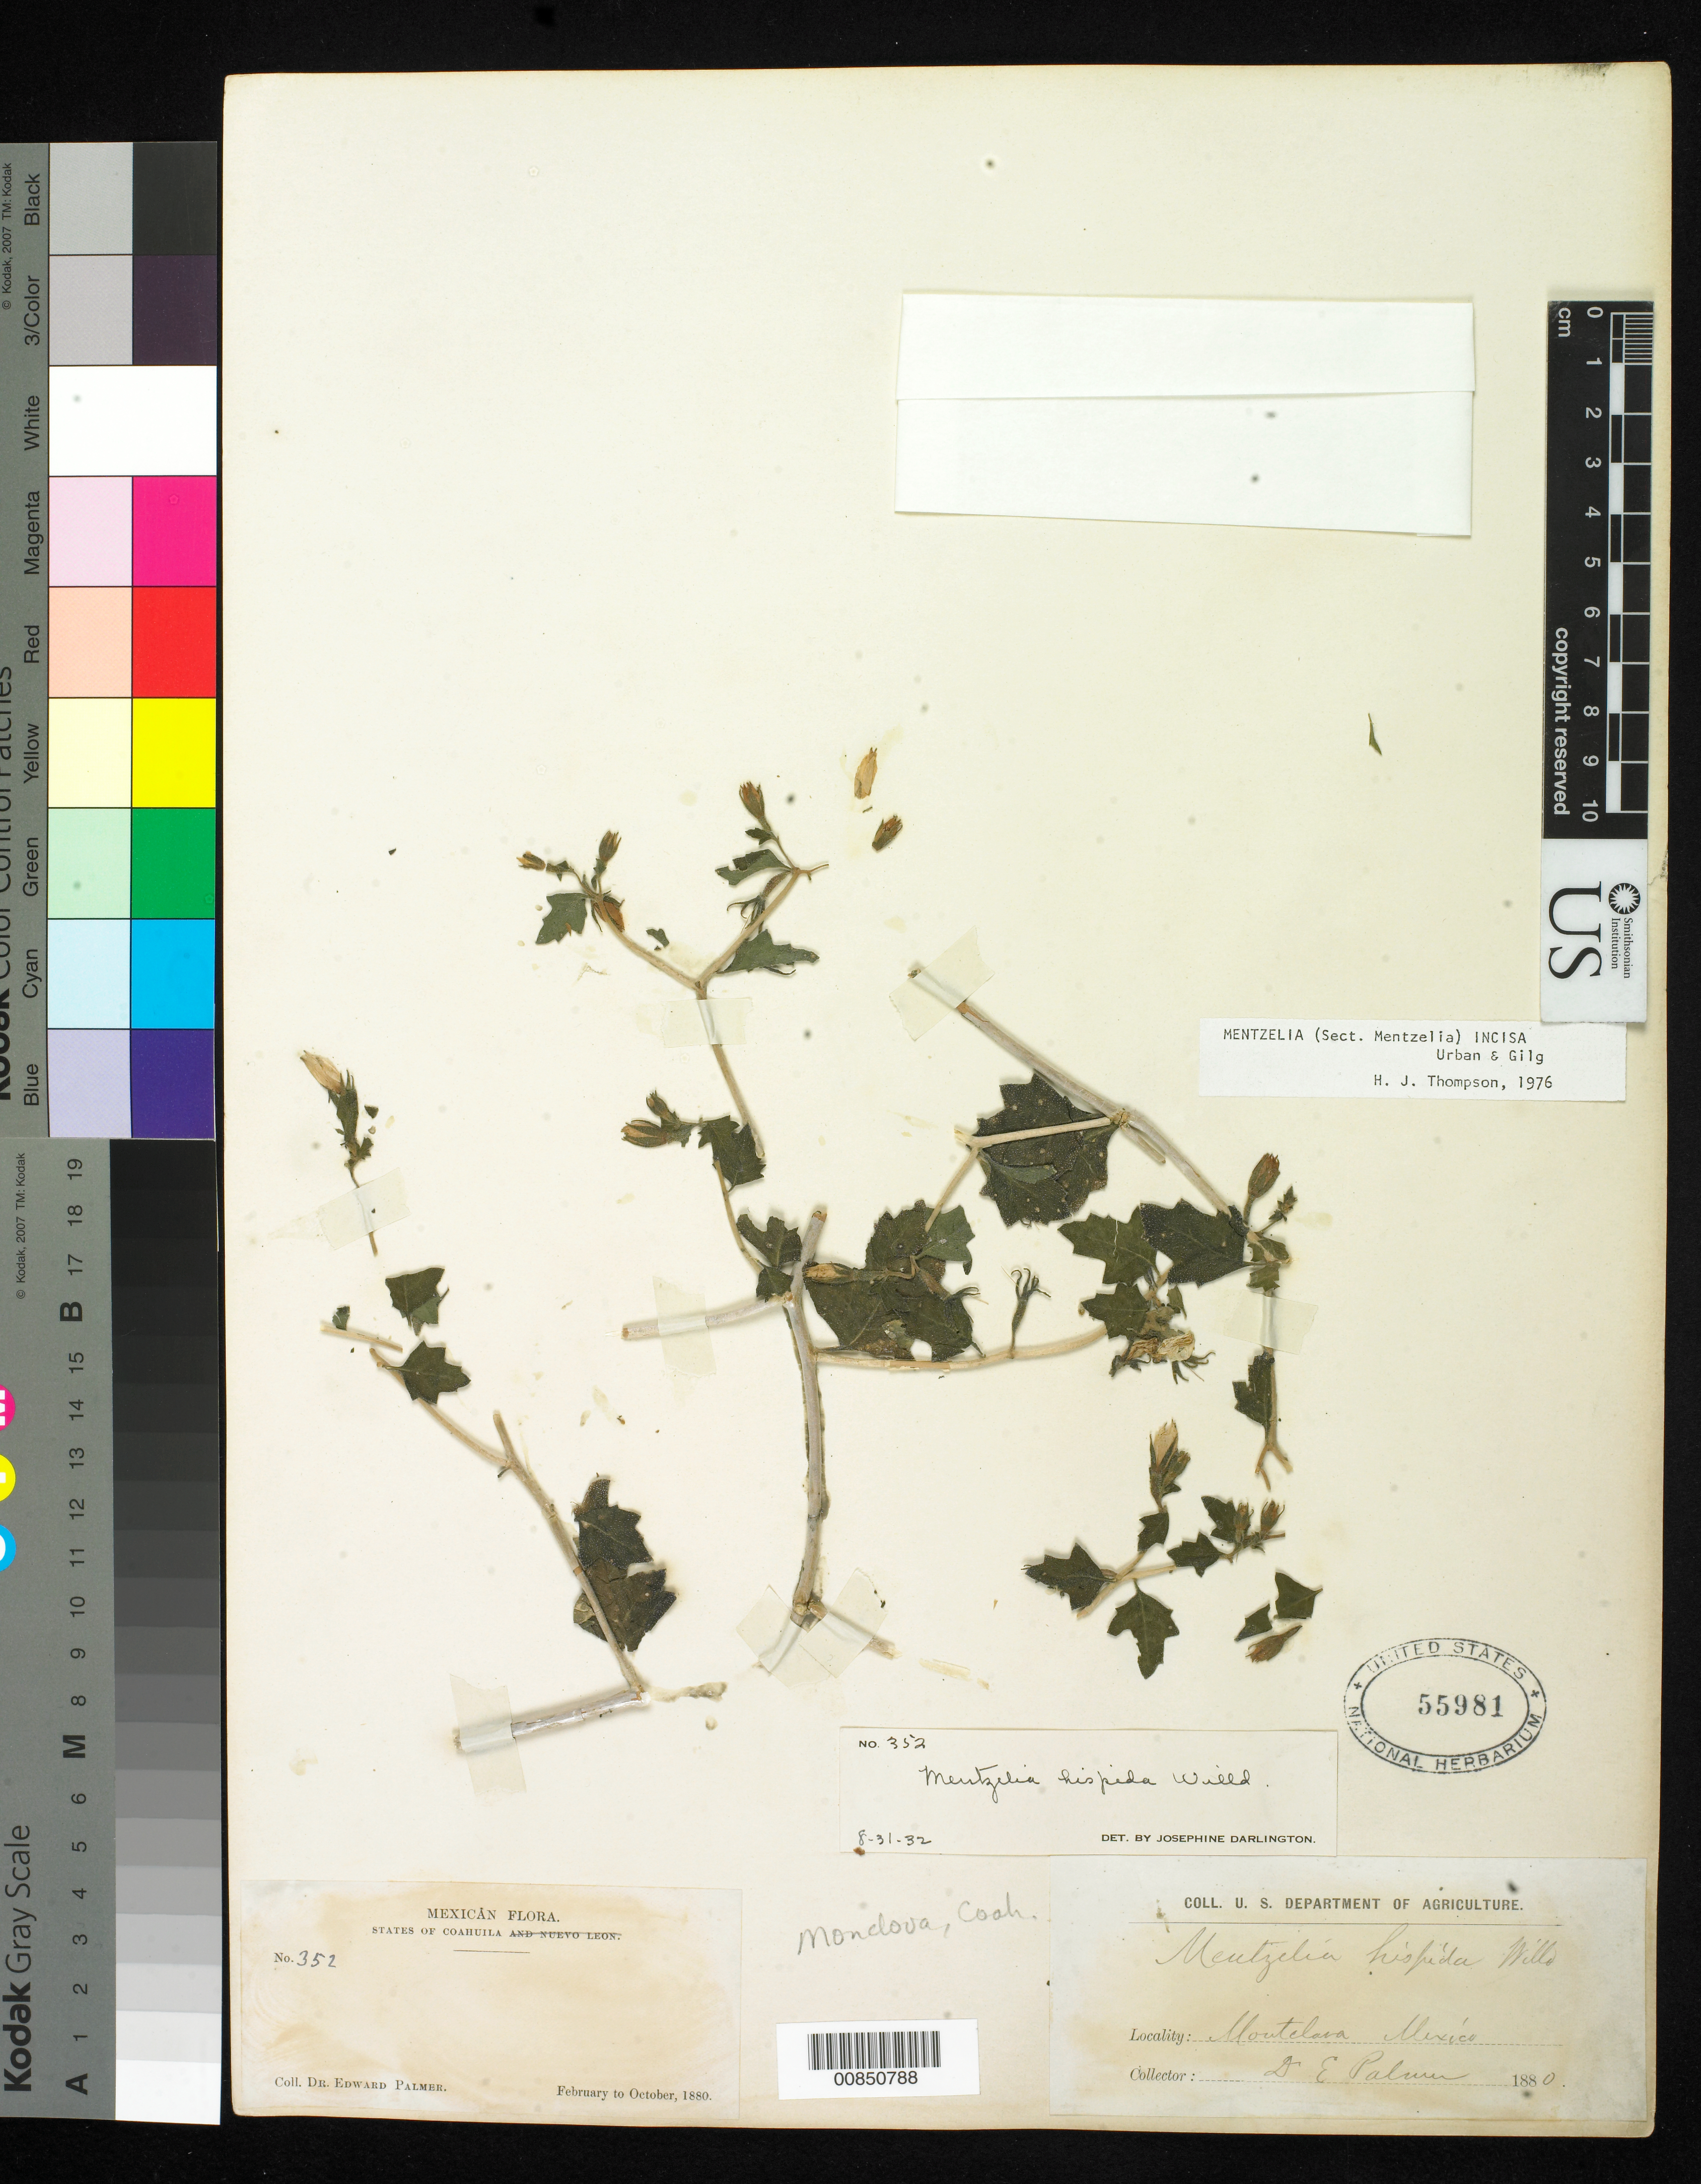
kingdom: Plantae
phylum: Tracheophyta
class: Magnoliopsida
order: Cornales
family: Loasaceae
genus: Mentzelia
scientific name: Mentzelia incisa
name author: Urb. & Gilg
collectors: E. Palmer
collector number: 352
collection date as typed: Feb 1880 to -- Oct 1880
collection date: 1880-02/1880-10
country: Mexico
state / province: Coahuila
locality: Monclova, Coahuila.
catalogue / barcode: US 55981